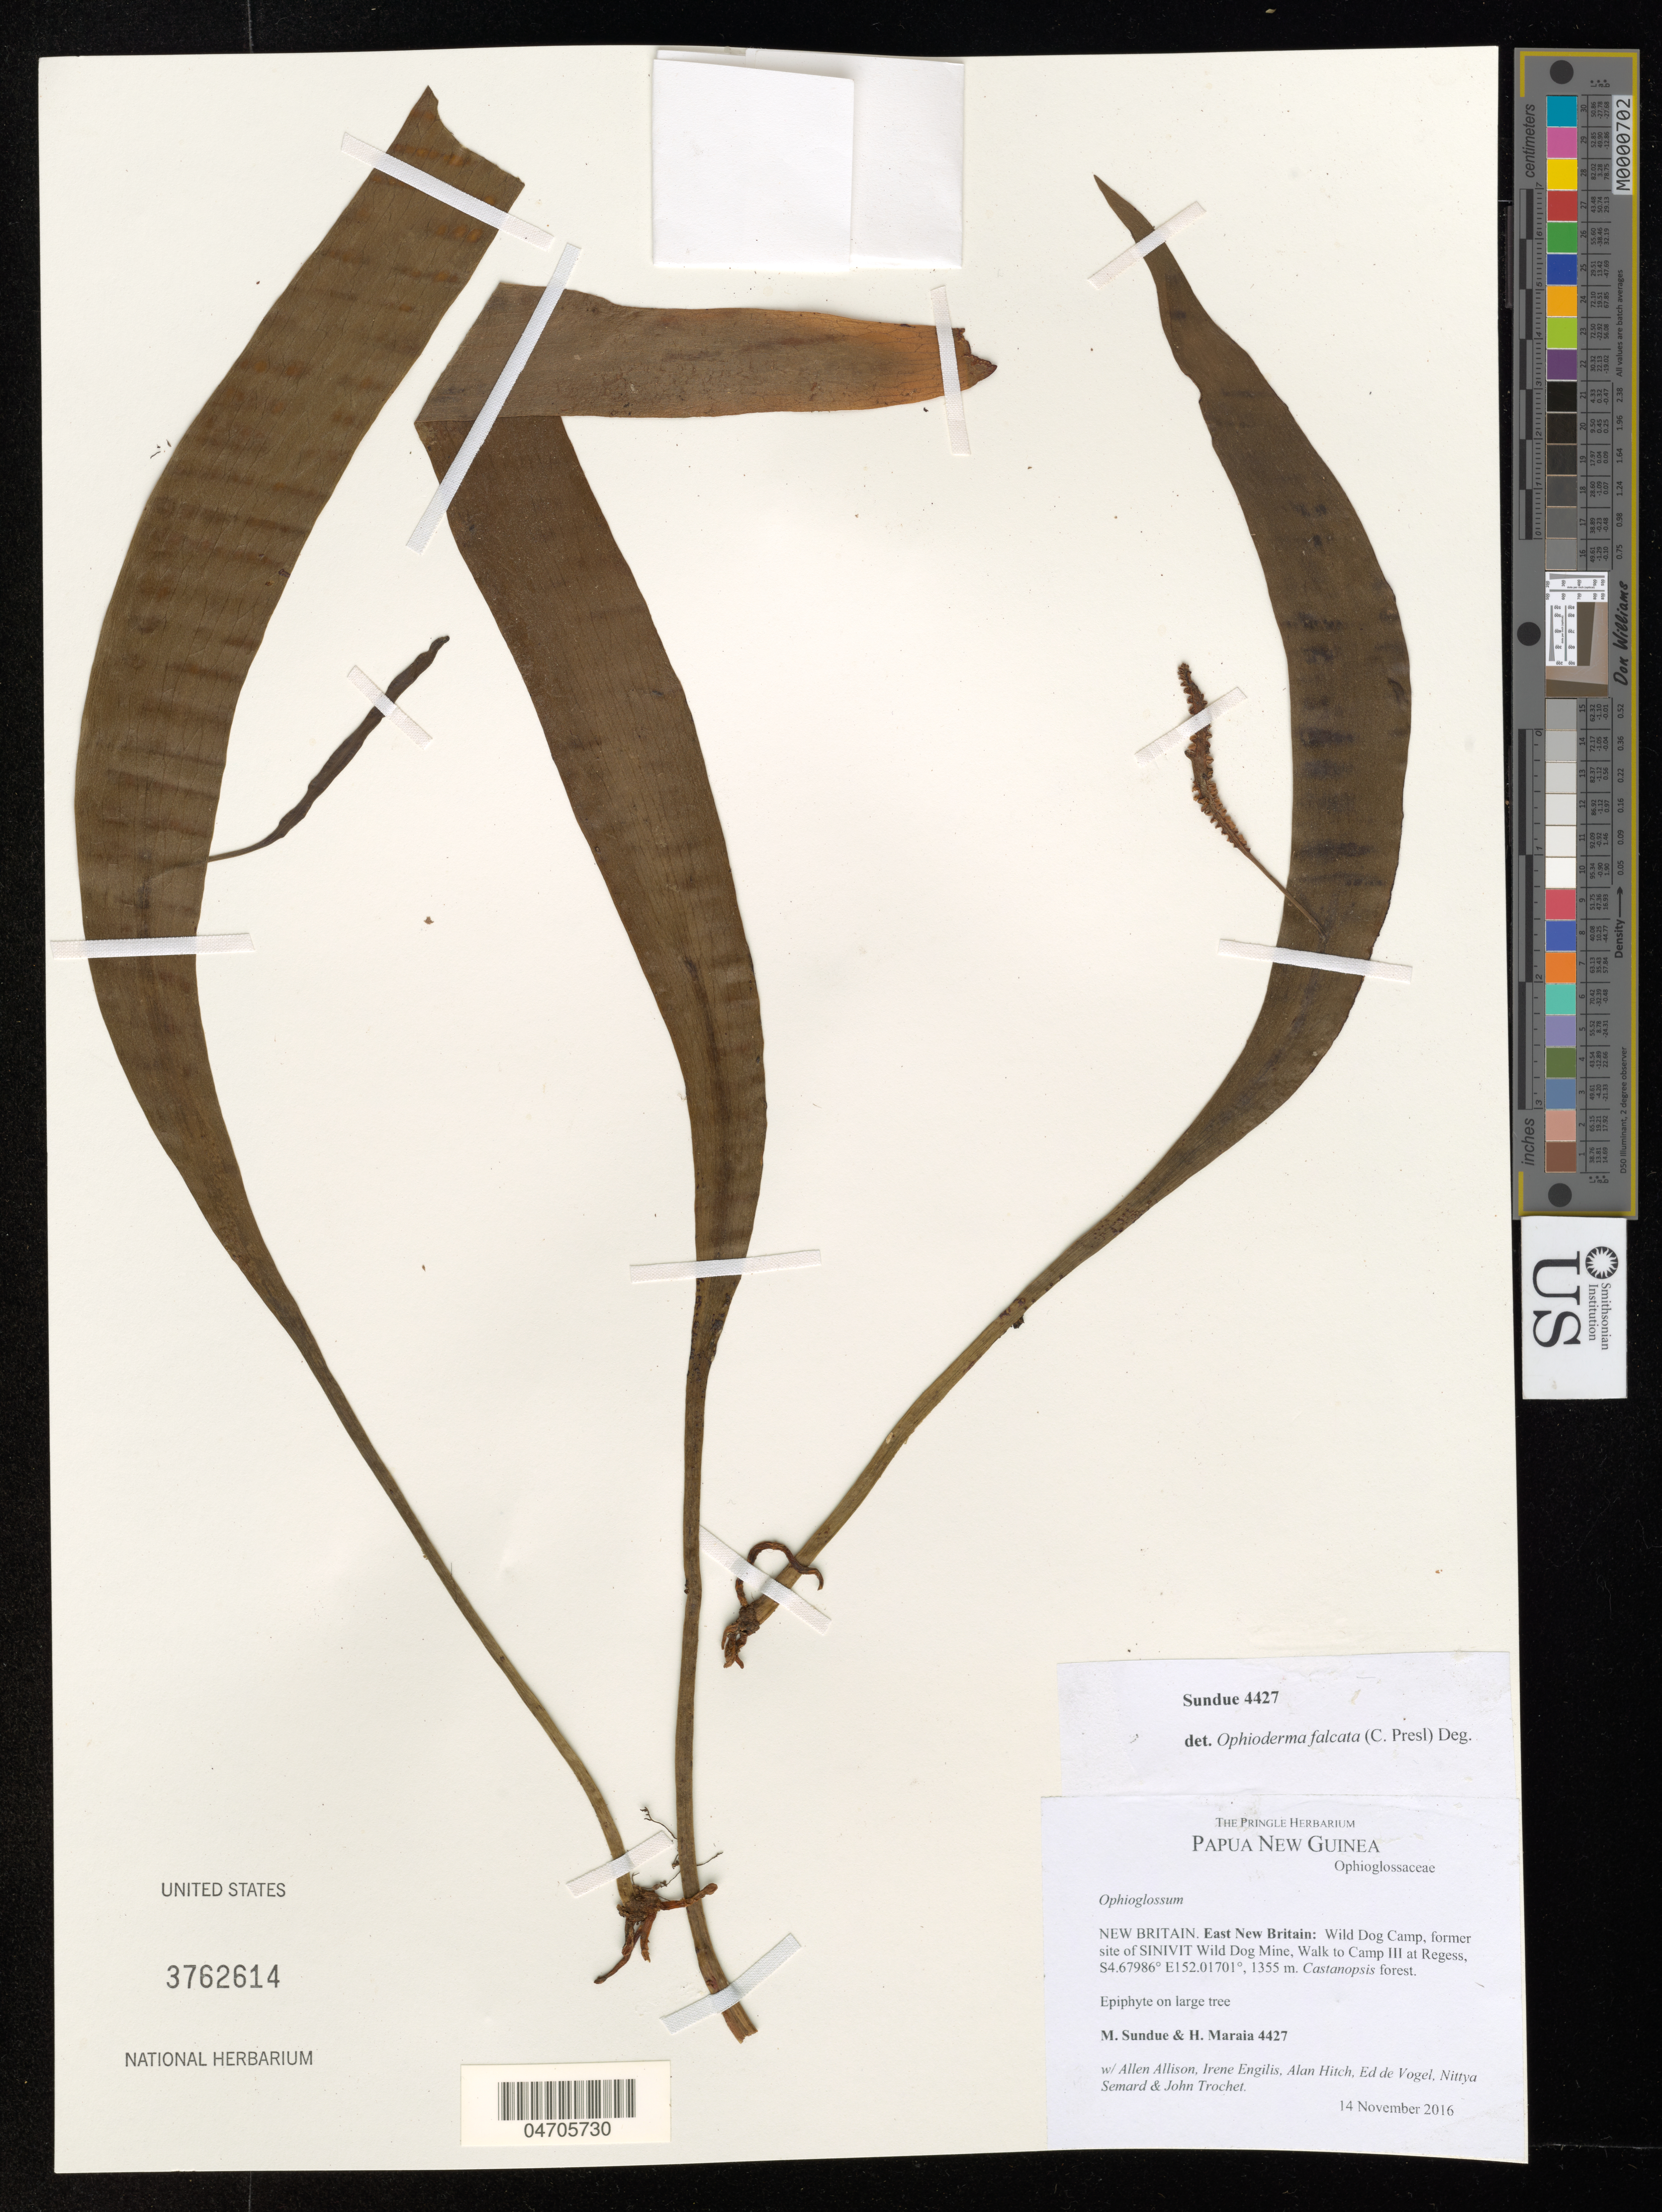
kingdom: Plantae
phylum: Tracheophyta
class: Polypodiopsida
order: Ophioglossales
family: Ophioglossaceae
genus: Ophioderma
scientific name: Ophioderma falcata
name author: (C. Presl) O. Deg.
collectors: M. Sundue, H. Maraia, A. Allison & A. Garcia Jimenez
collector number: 4427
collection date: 2016-11-14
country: Papua New Guinea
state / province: East New Britain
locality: New Britain. Wild Dog Camp, former site of SINIVIT Wild Dog Mine, Walk to Camp III at Regess.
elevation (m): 1355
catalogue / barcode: US 3762614